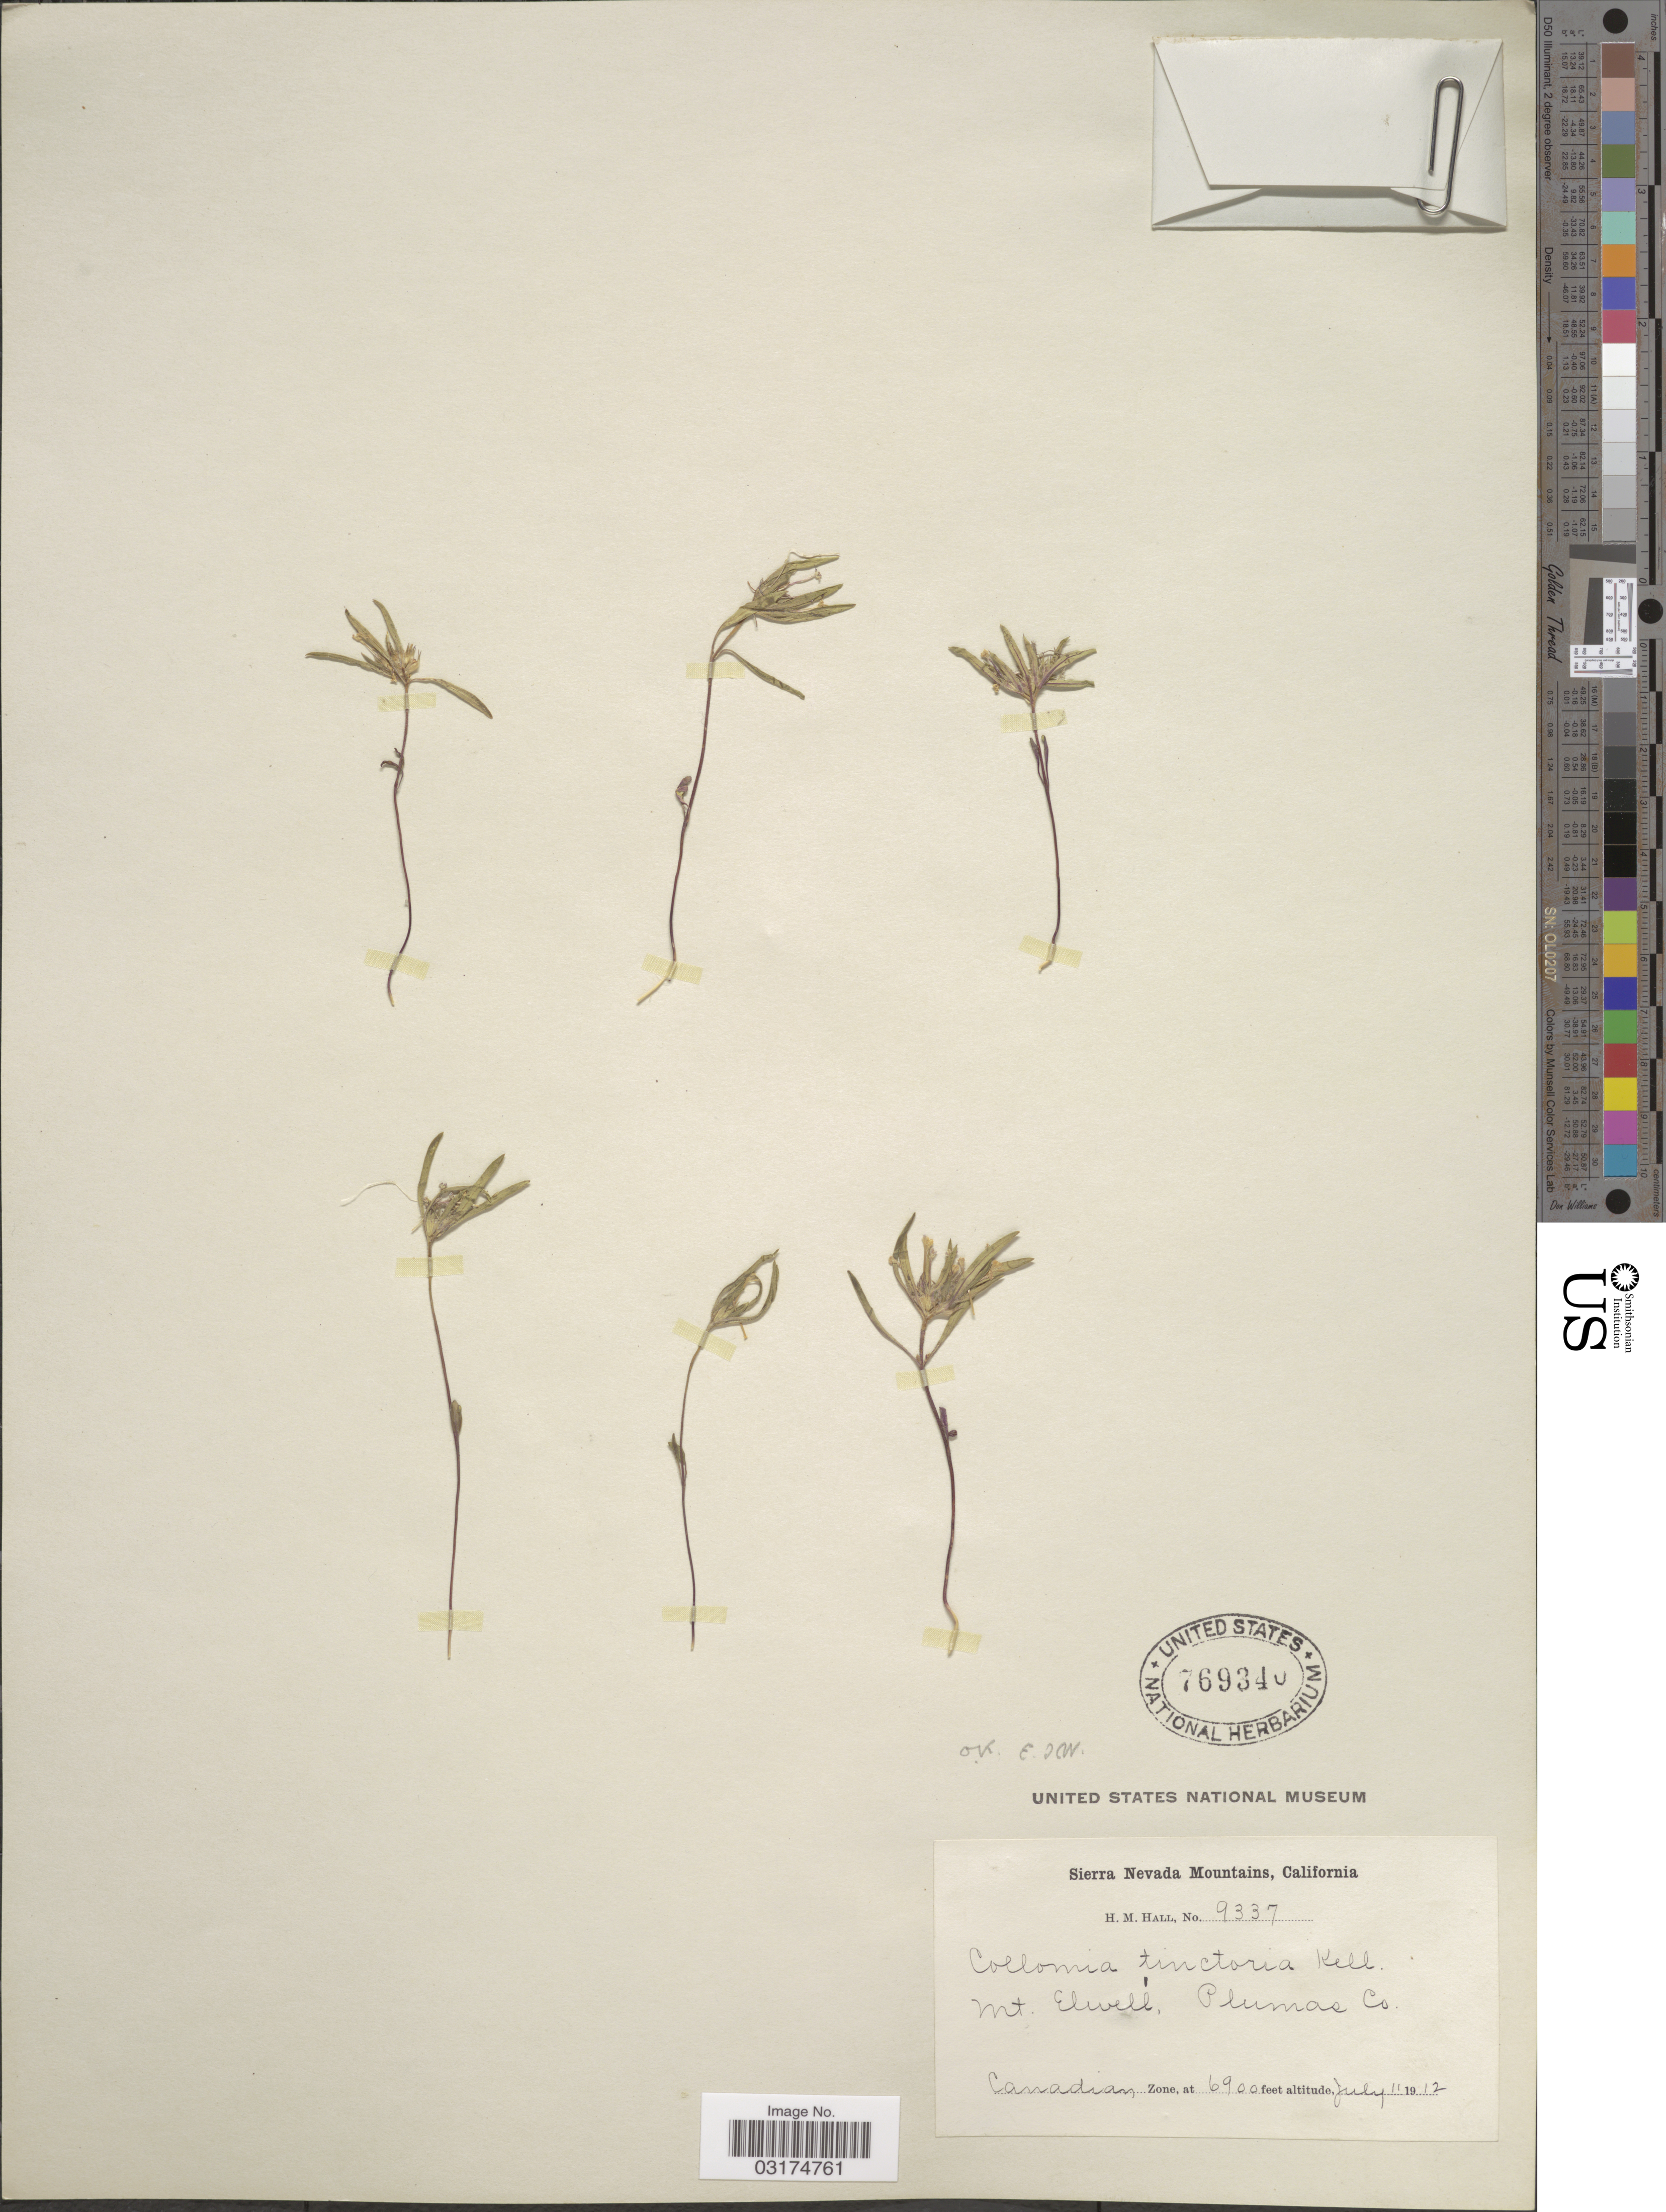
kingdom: Plantae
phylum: Tracheophyta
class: Magnoliopsida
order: Ericales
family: Polemoniaceae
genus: Collomia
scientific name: Collomia tinctoria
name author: Kellogg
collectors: H. M. Hall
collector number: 9337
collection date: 1912-07-11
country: United States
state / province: California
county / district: Plumas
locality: Sierra Nevada Mountains. Mt. Elwell, Plumas Co. Canadian Zone.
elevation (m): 2103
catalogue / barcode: US 769340